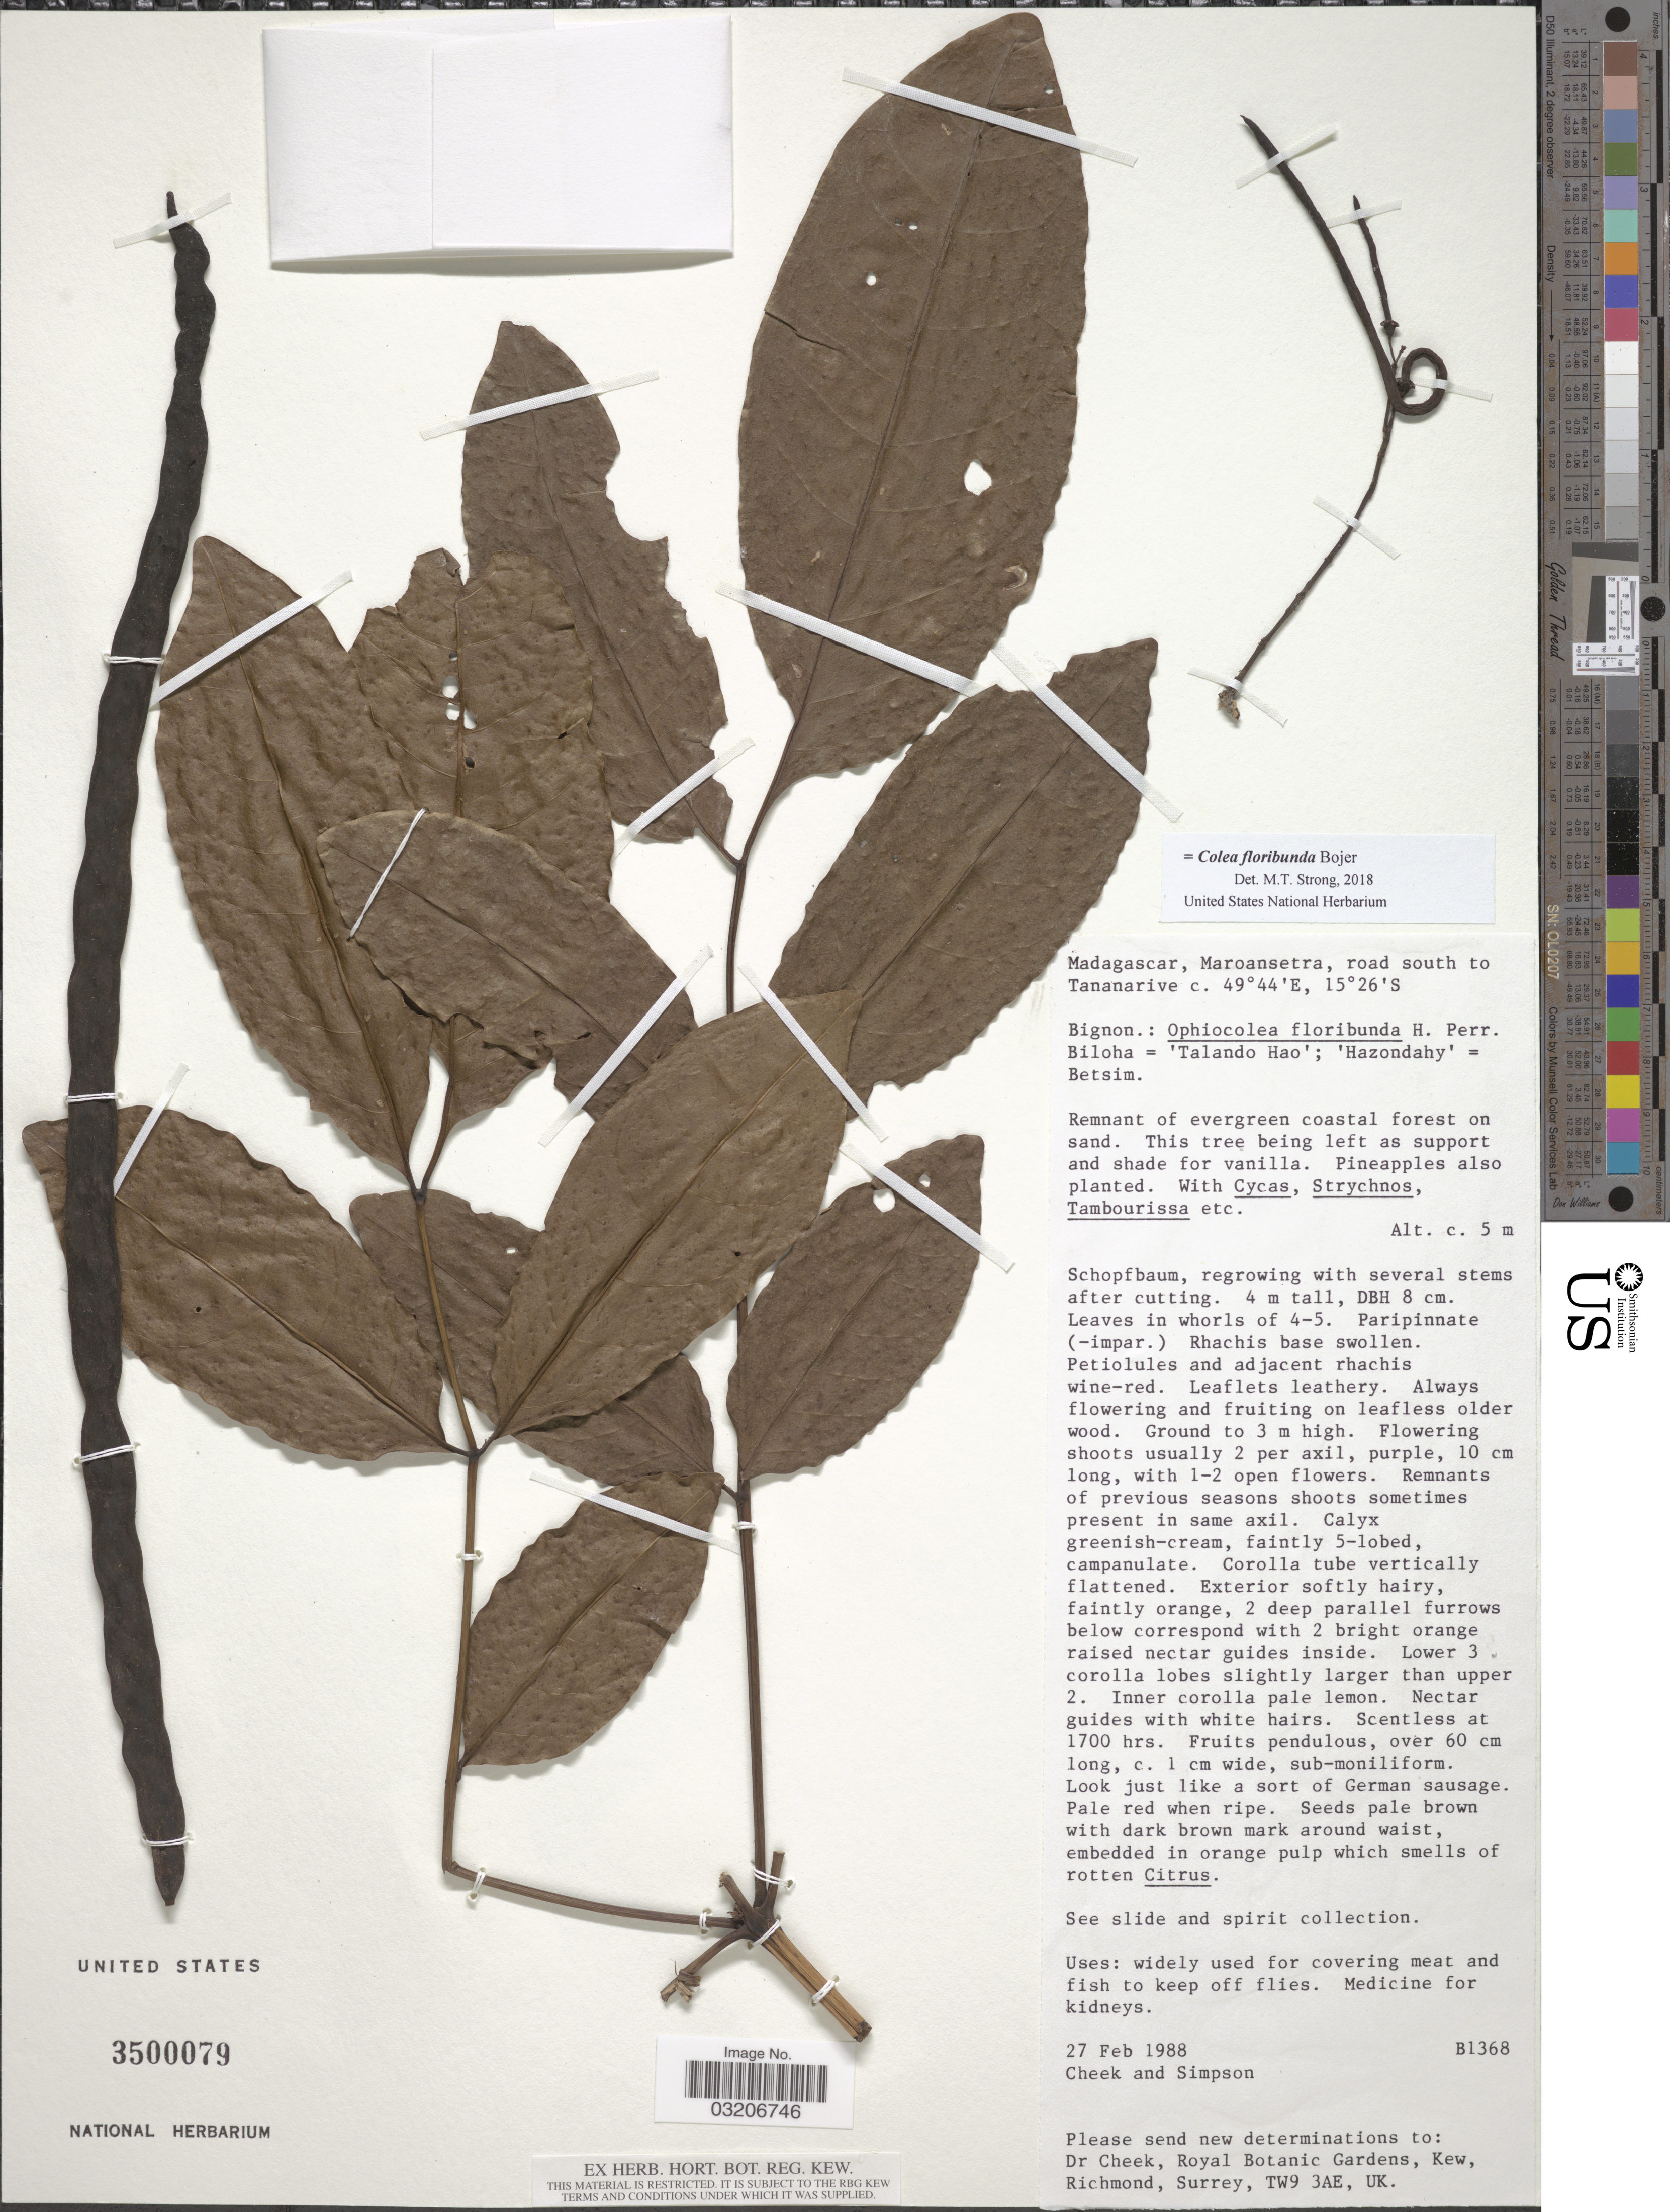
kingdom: Plantae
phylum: Tracheophyta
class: Magnoliopsida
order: Lamiales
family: Bignoniaceae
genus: Colea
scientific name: Colea floribunda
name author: Bojer ex Lindl.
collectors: -. Cheek & Simpson, --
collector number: B1368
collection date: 1988-02-27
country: Madagascar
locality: Maroansetra, road south to Tananarive.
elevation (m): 5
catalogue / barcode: US 3500079